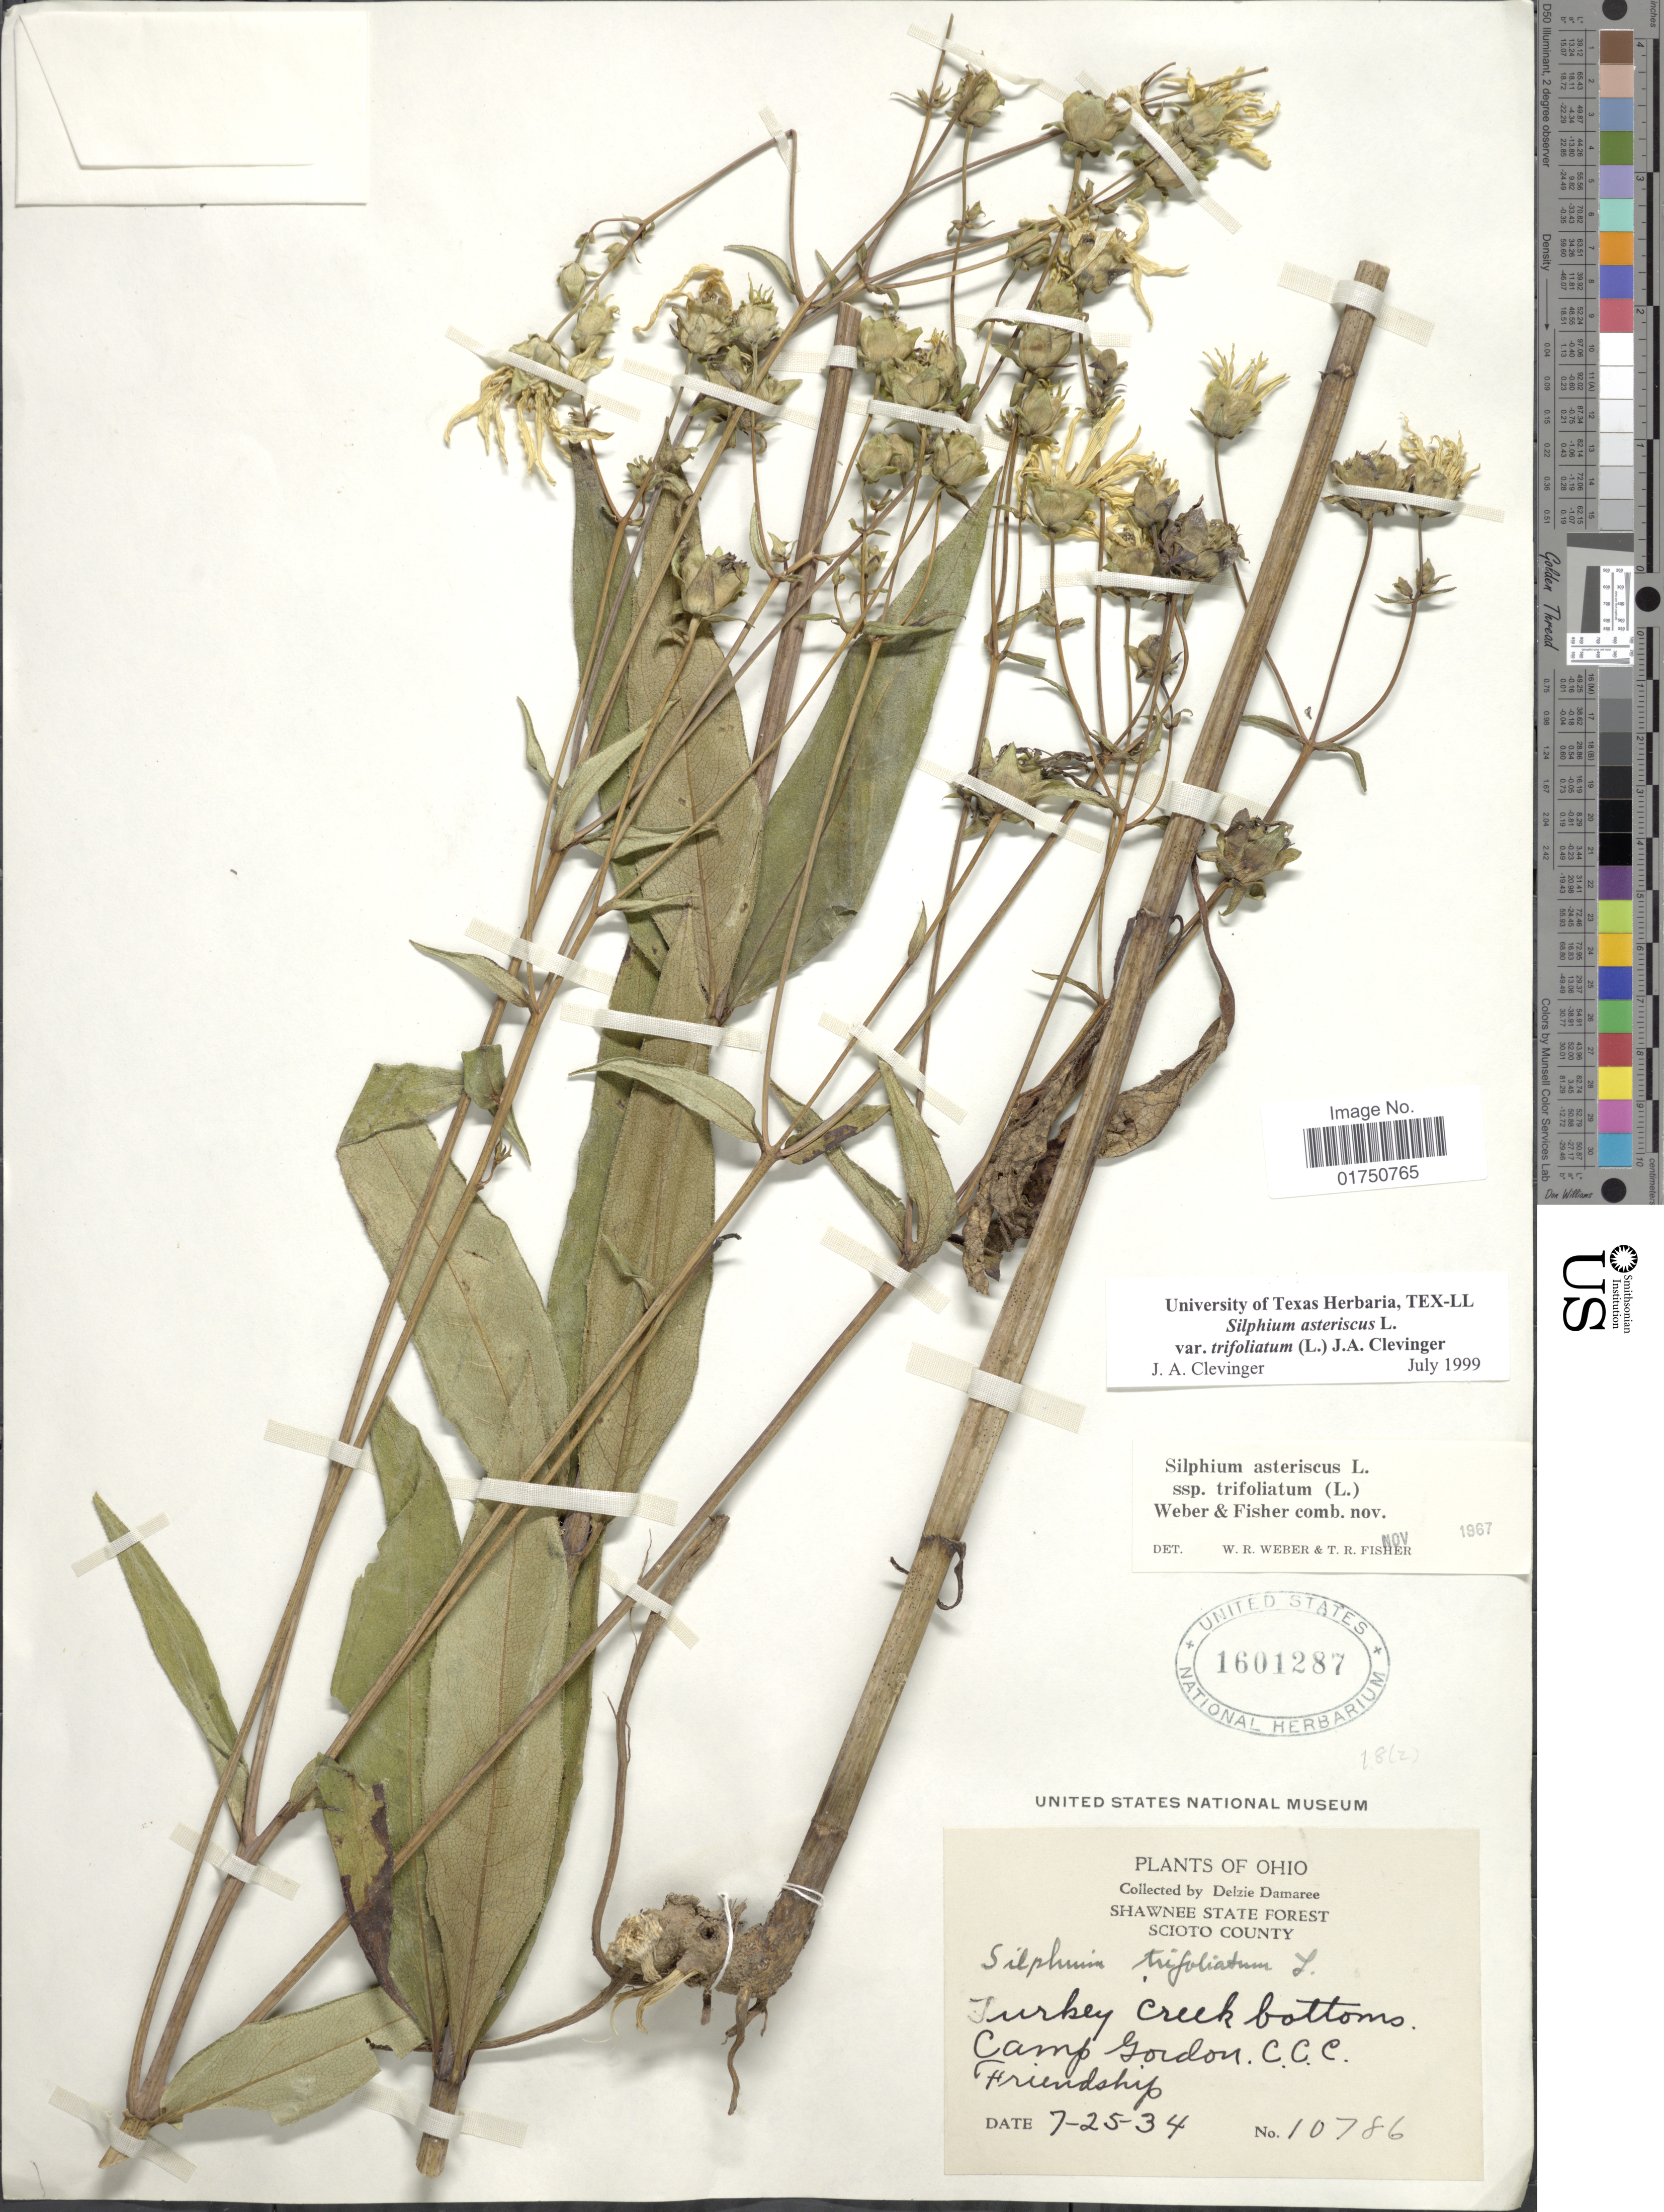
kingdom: Plantae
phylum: Tracheophyta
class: Magnoliopsida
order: Asterales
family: Asteraceae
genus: Silphium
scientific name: Silphium asteriscus var. trifoliatum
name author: (L.) Clevinger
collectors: D. Demaree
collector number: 10786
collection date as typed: Transcribed d/m/y: 25/7/34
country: United States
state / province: Ohio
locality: Shawnee State Forest. Scioto County. Turkey Creek bottoms. Camp Gordon, C.C.C. Friendship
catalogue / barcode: US 1601287